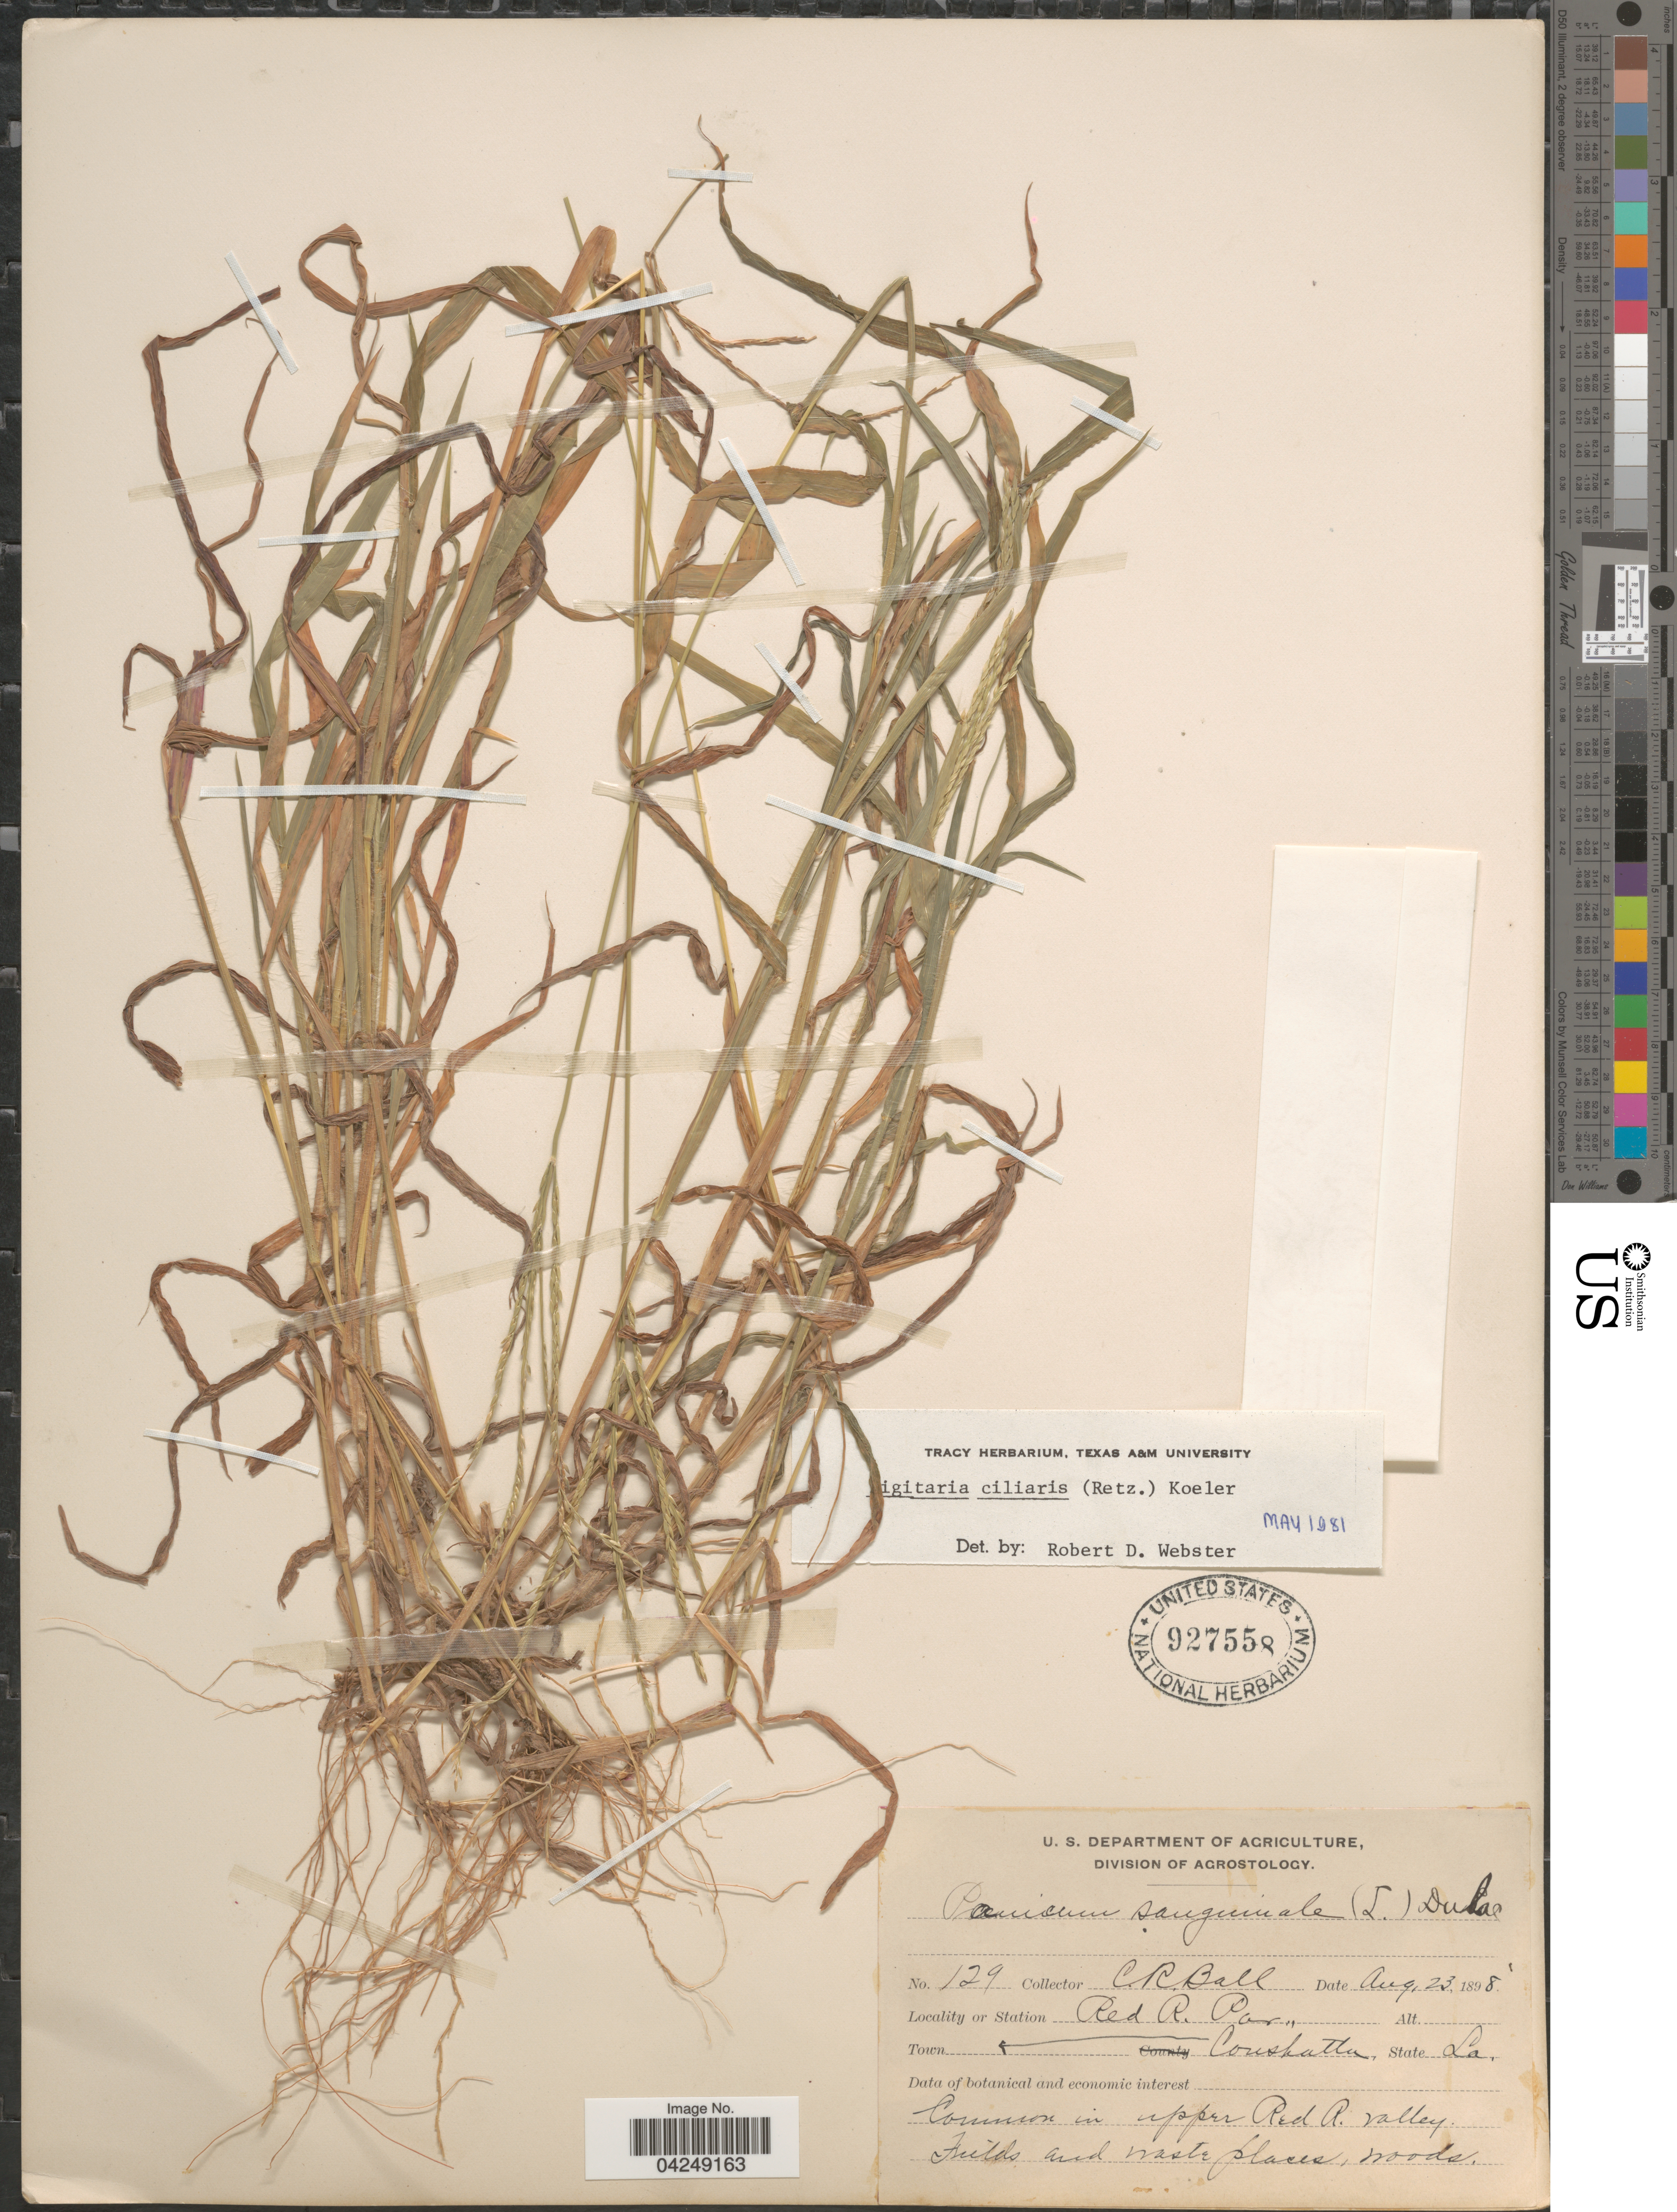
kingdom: Plantae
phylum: Tracheophyta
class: Liliopsida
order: Poales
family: Poaceae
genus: Digitaria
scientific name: Digitaria ciliaris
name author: (Retz.) Koeler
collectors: C. R. Ball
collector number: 129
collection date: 1898-08-23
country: United States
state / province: Louisiana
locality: Red R. Par. Town Coushatta.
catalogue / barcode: US 927558